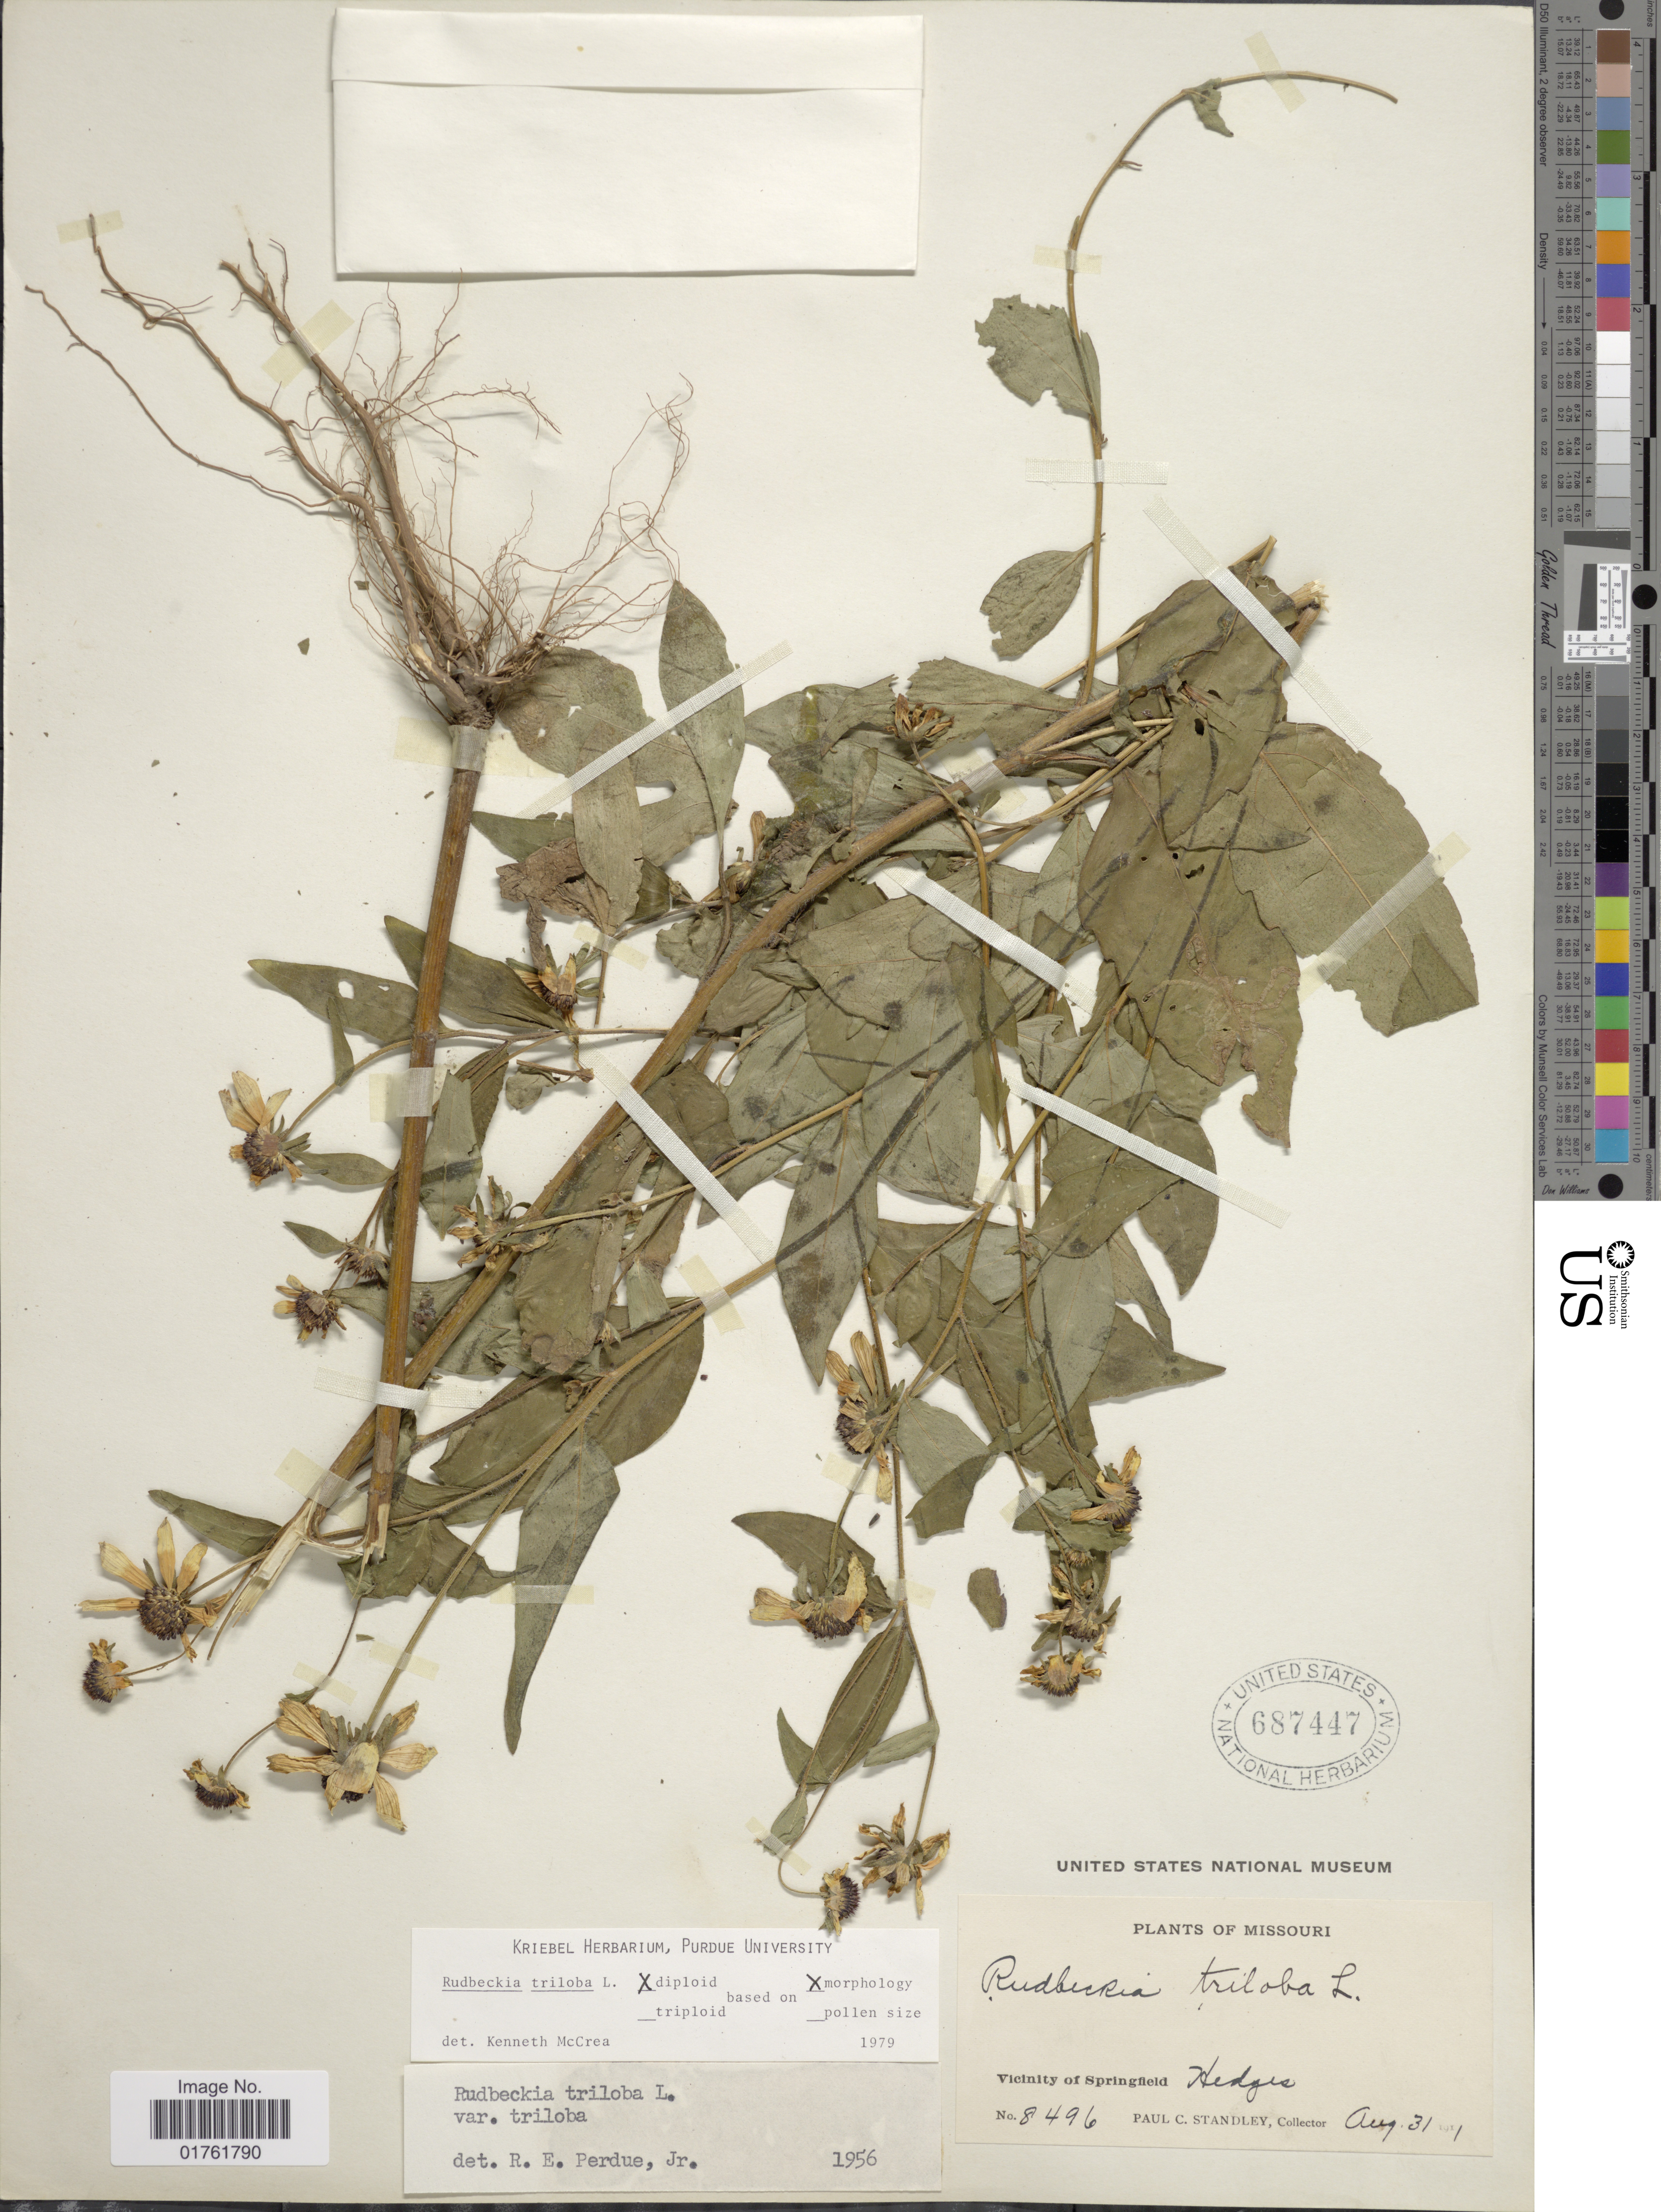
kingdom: Plantae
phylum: Tracheophyta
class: Magnoliopsida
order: Asterales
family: Asteraceae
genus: Rudbeckia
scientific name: Rudbeckia triloba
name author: L.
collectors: P. C. Standley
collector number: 8496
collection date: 1911-08-31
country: United States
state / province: Missouri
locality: Vicinity of Springfield, Hedges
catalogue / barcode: US 687447